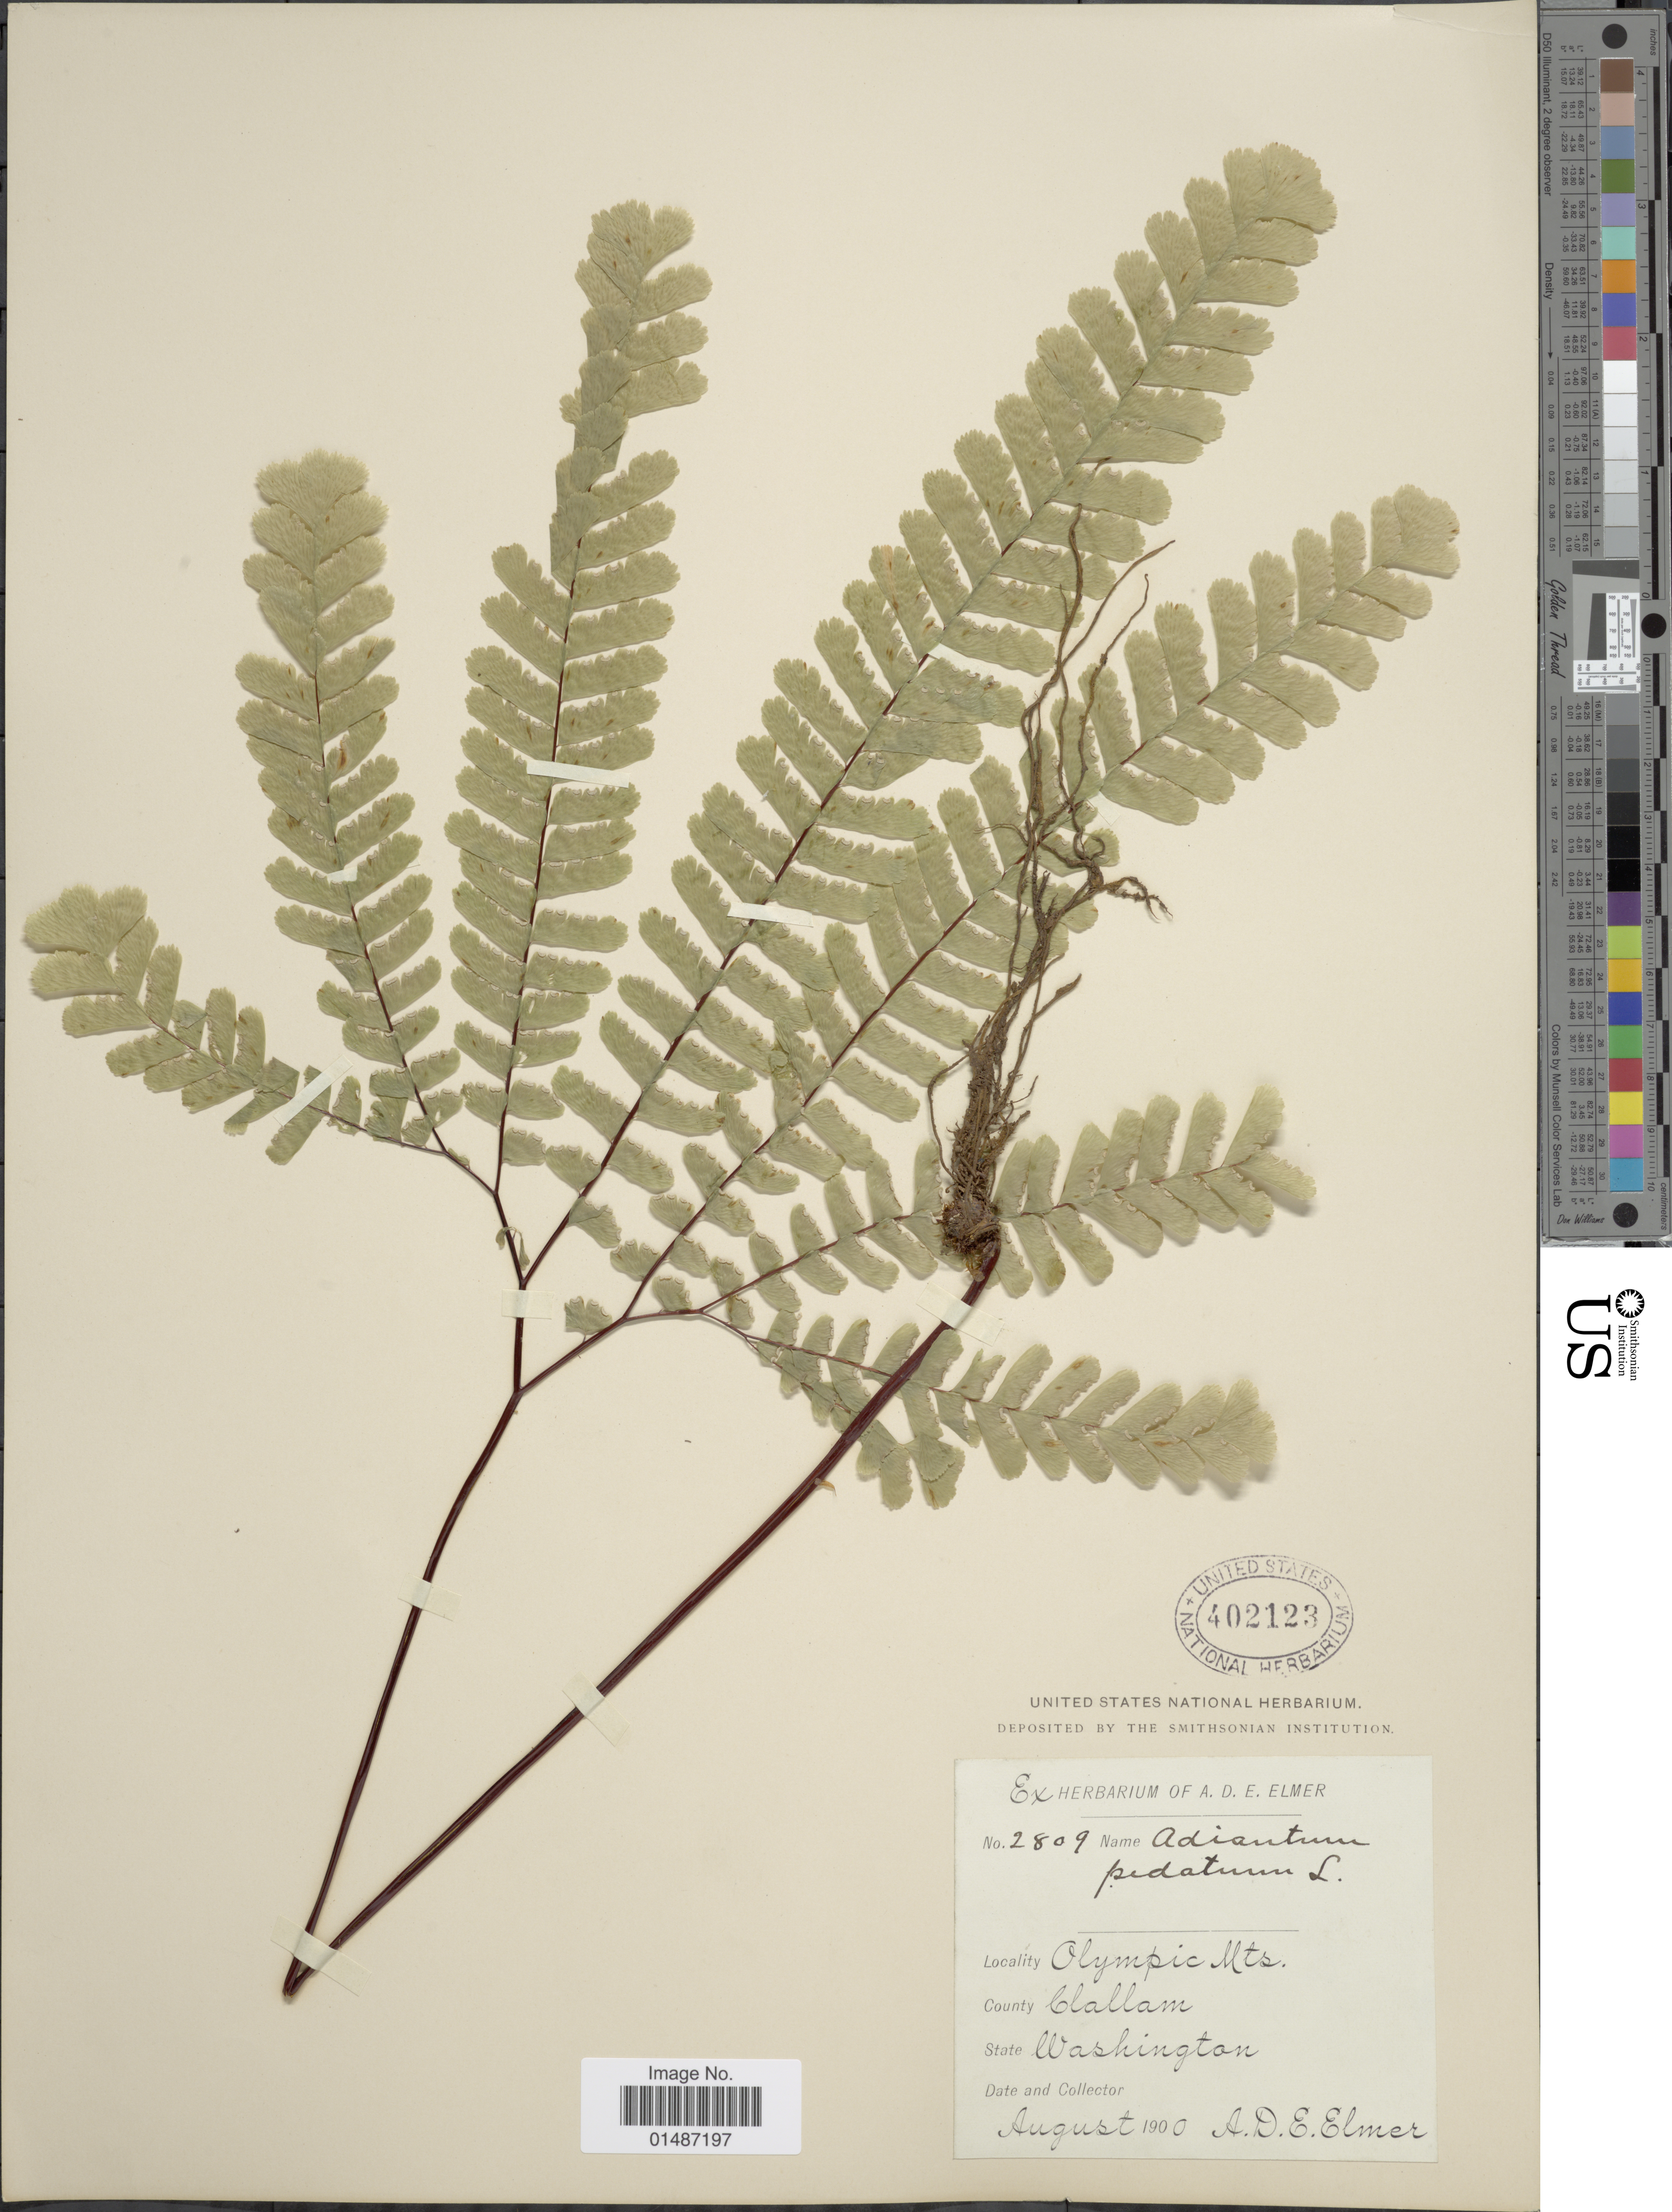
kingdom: Plantae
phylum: Tracheophyta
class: Polypodiopsida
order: Polypodiales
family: Pteridaceae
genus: Adiantum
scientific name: Adiantum pedatum subsp. aleuticum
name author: (Rupr.) Calder & Roy L. Taylor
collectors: A. D. E. Elmer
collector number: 2809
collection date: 1900-08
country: United States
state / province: Washington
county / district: Clallam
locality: Olympic Mts. County Clallam.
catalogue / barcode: US 402123